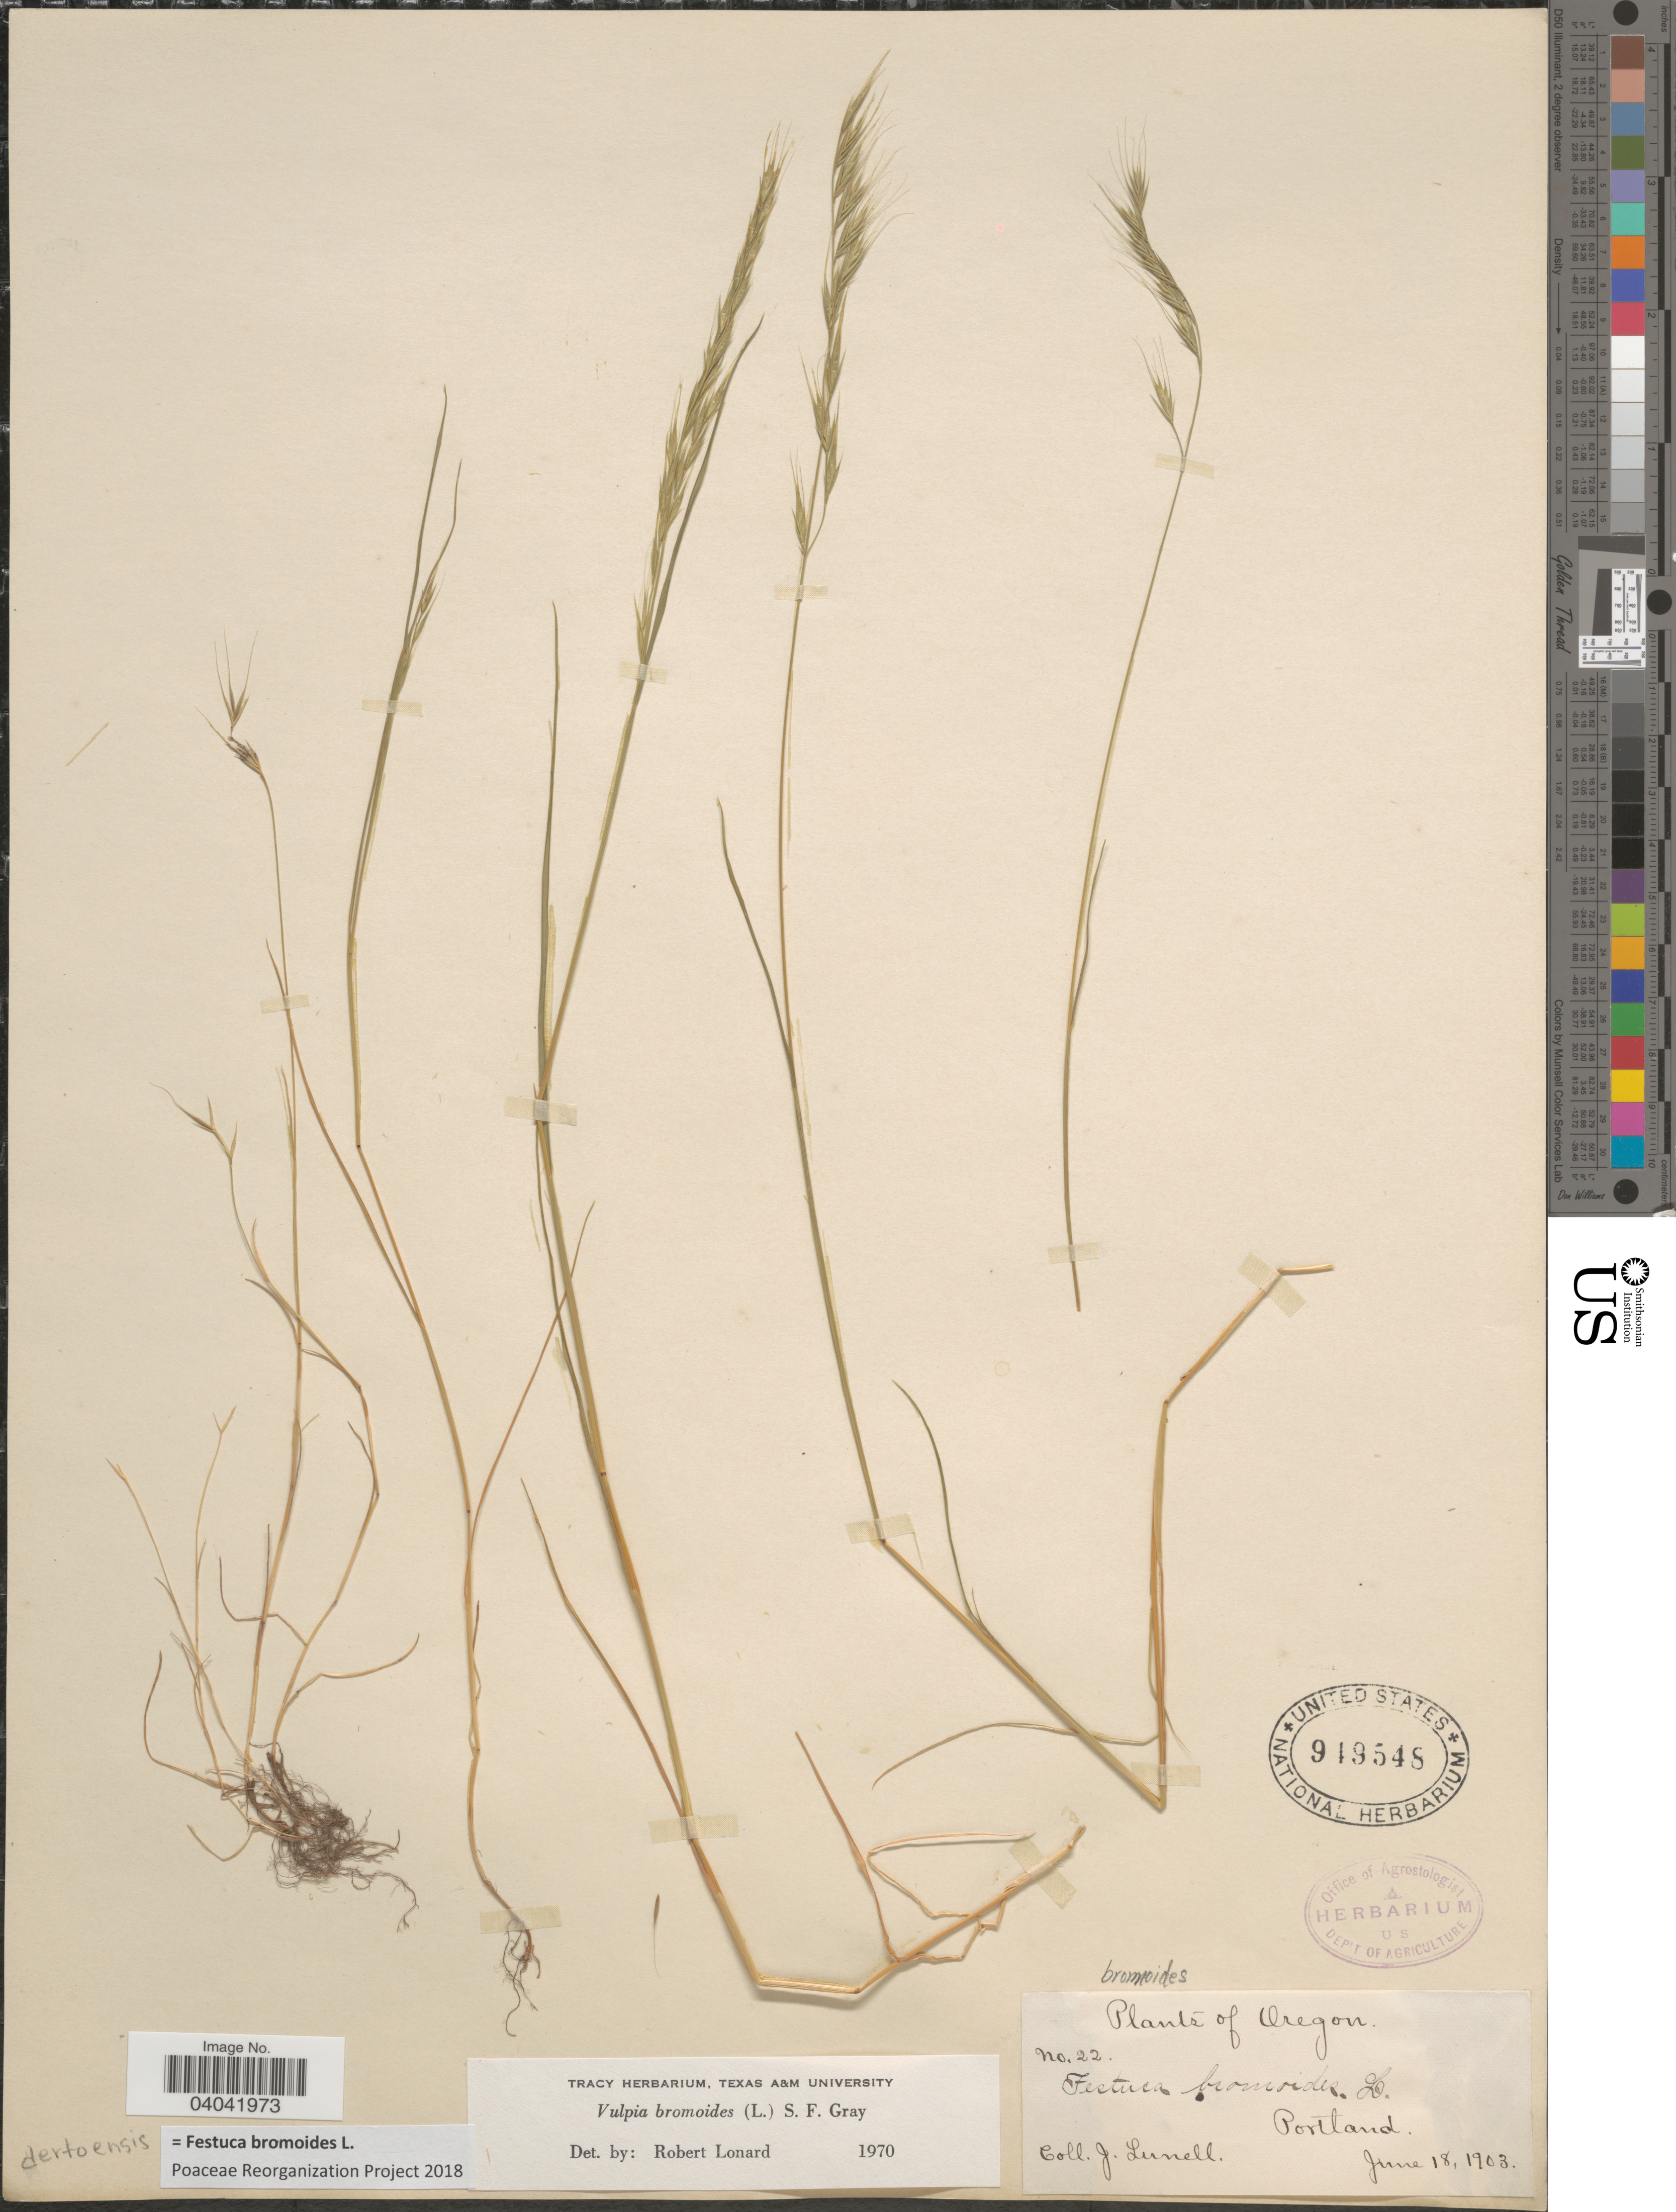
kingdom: Plantae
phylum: Tracheophyta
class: Liliopsida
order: Poales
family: Poaceae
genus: Festuca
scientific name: Festuca bromoides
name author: L.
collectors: J. Lunell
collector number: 22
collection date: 1903-06-18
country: United States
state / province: Oregon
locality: Portland.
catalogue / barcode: US 949548